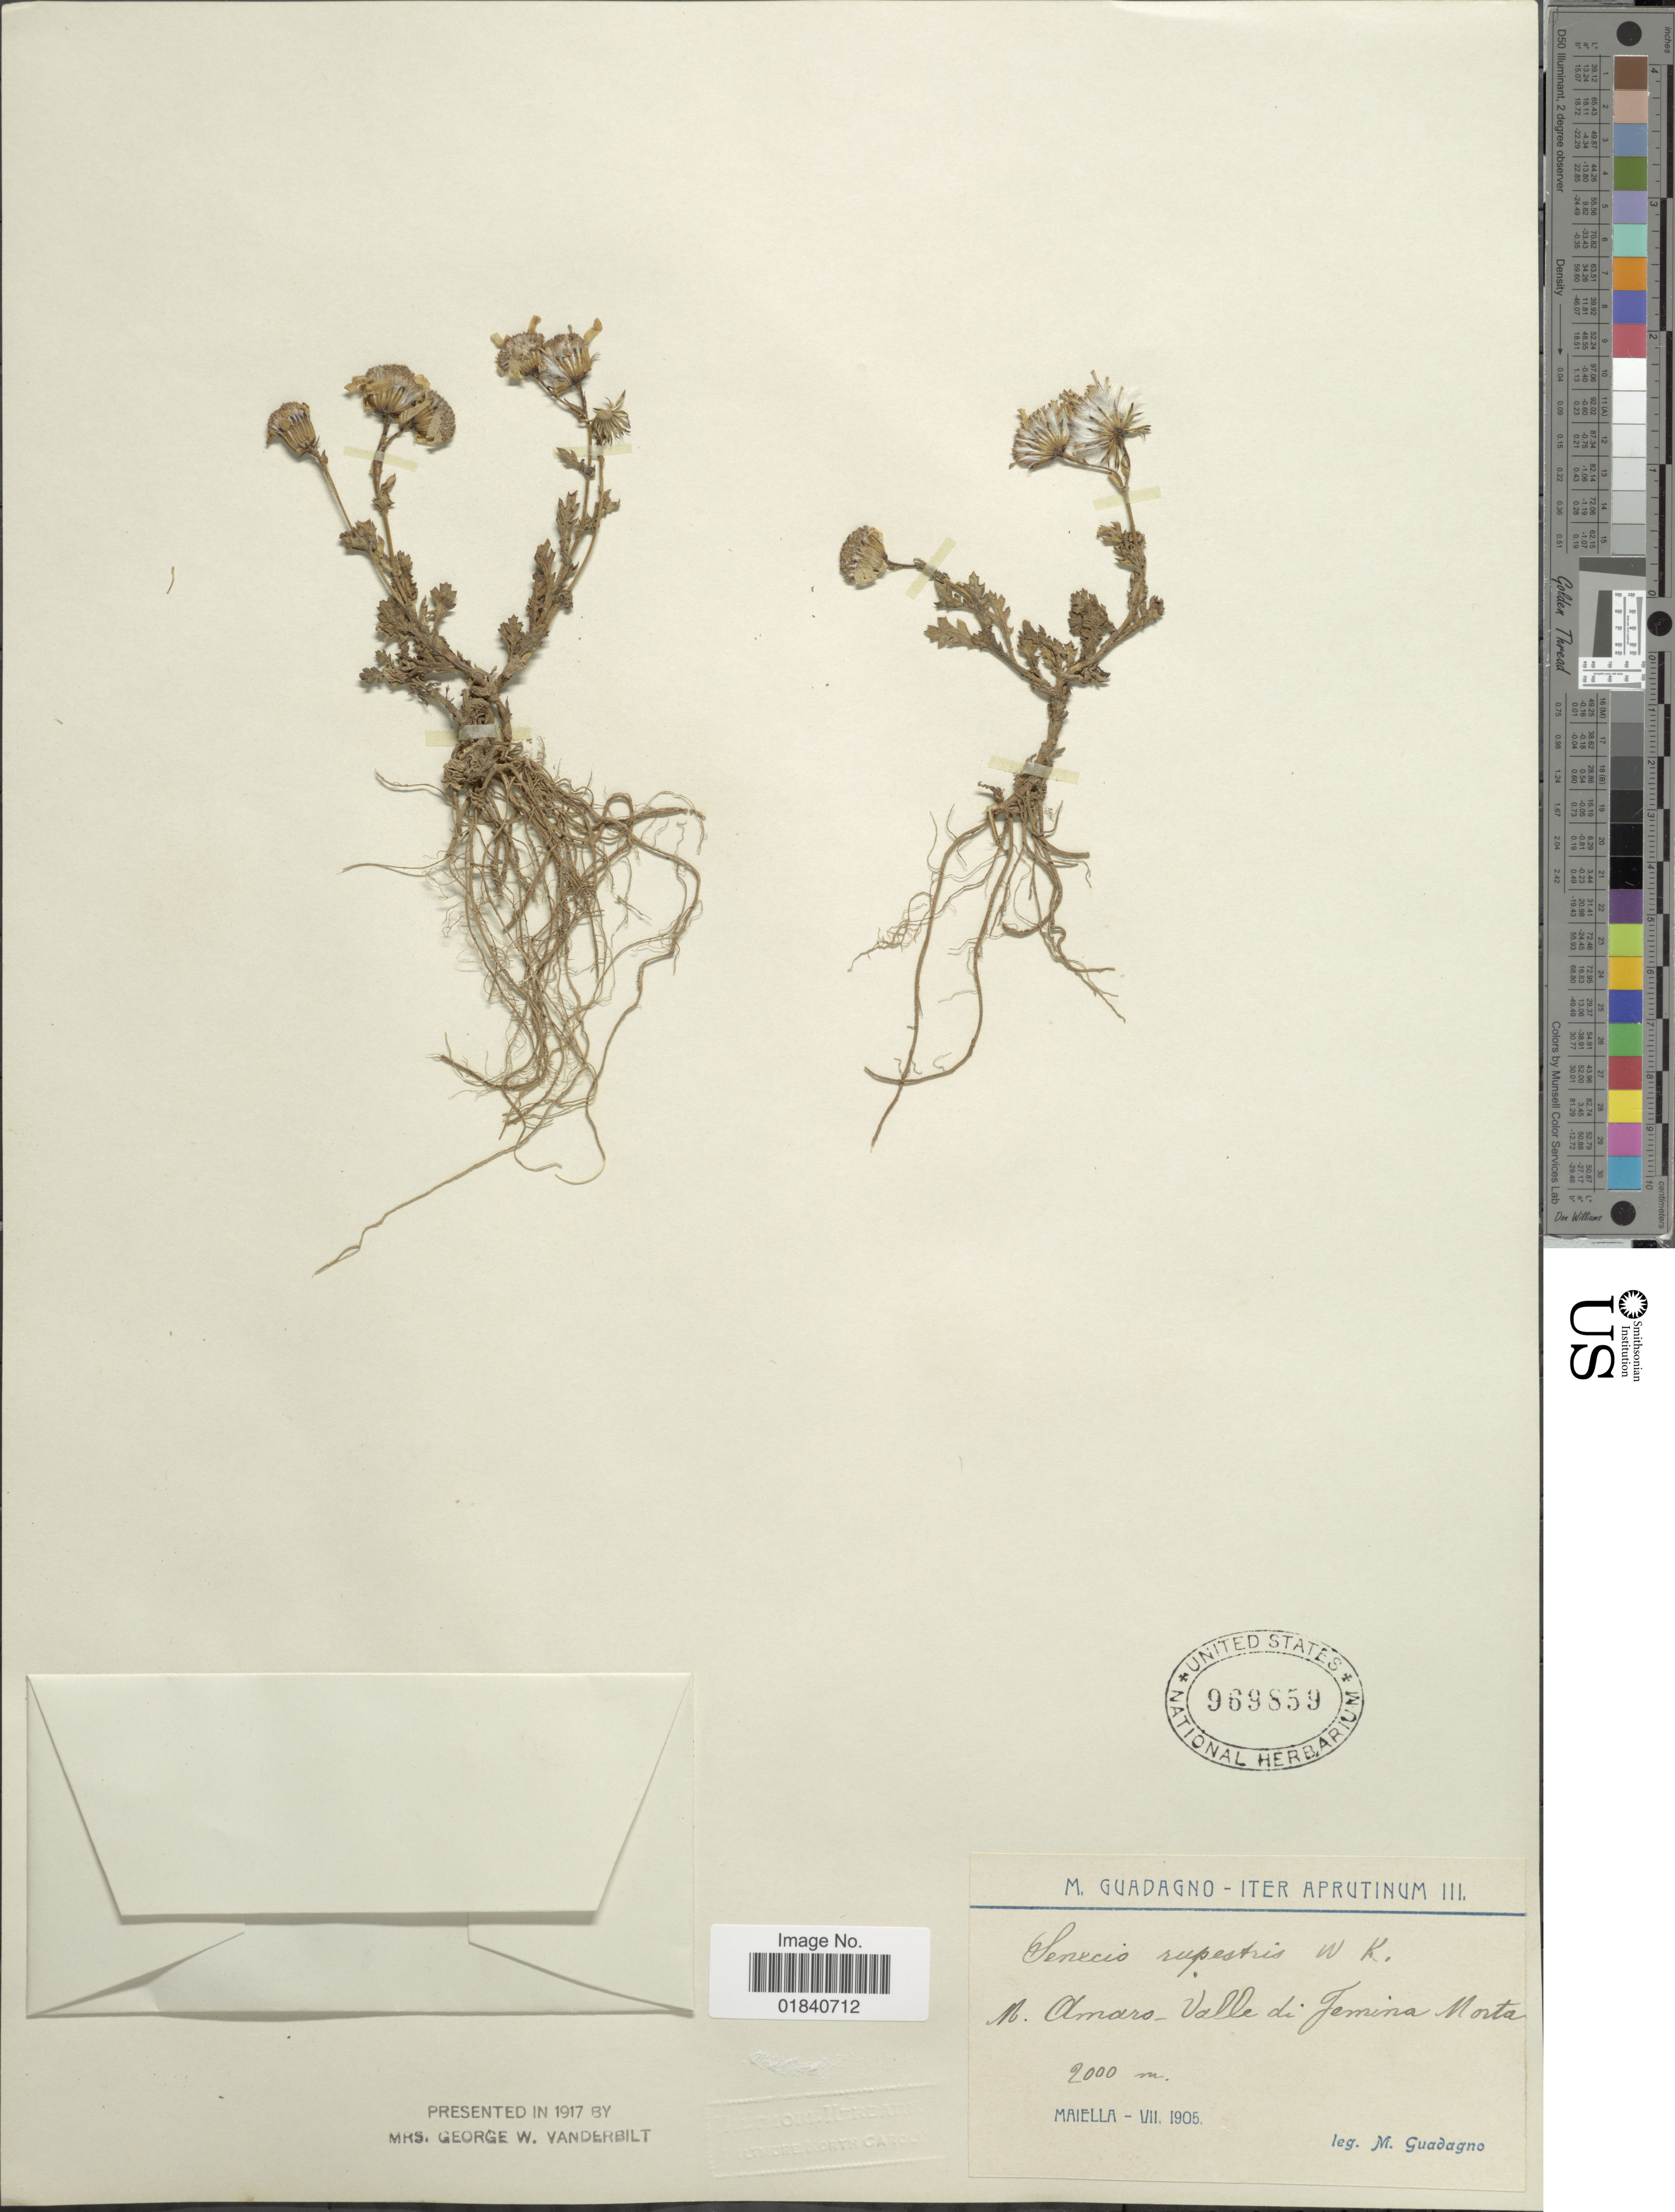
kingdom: Plantae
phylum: Tracheophyta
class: Magnoliopsida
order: Asterales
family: Asteraceae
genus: Senecio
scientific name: Senecio squalidus subsp. rupestris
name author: (Waldst. & Kit.) Greuter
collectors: M. Guadagno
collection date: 1905-07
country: Italy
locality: Maiella. Amaro - Valle di Femina Morta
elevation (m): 2000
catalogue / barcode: US 969859